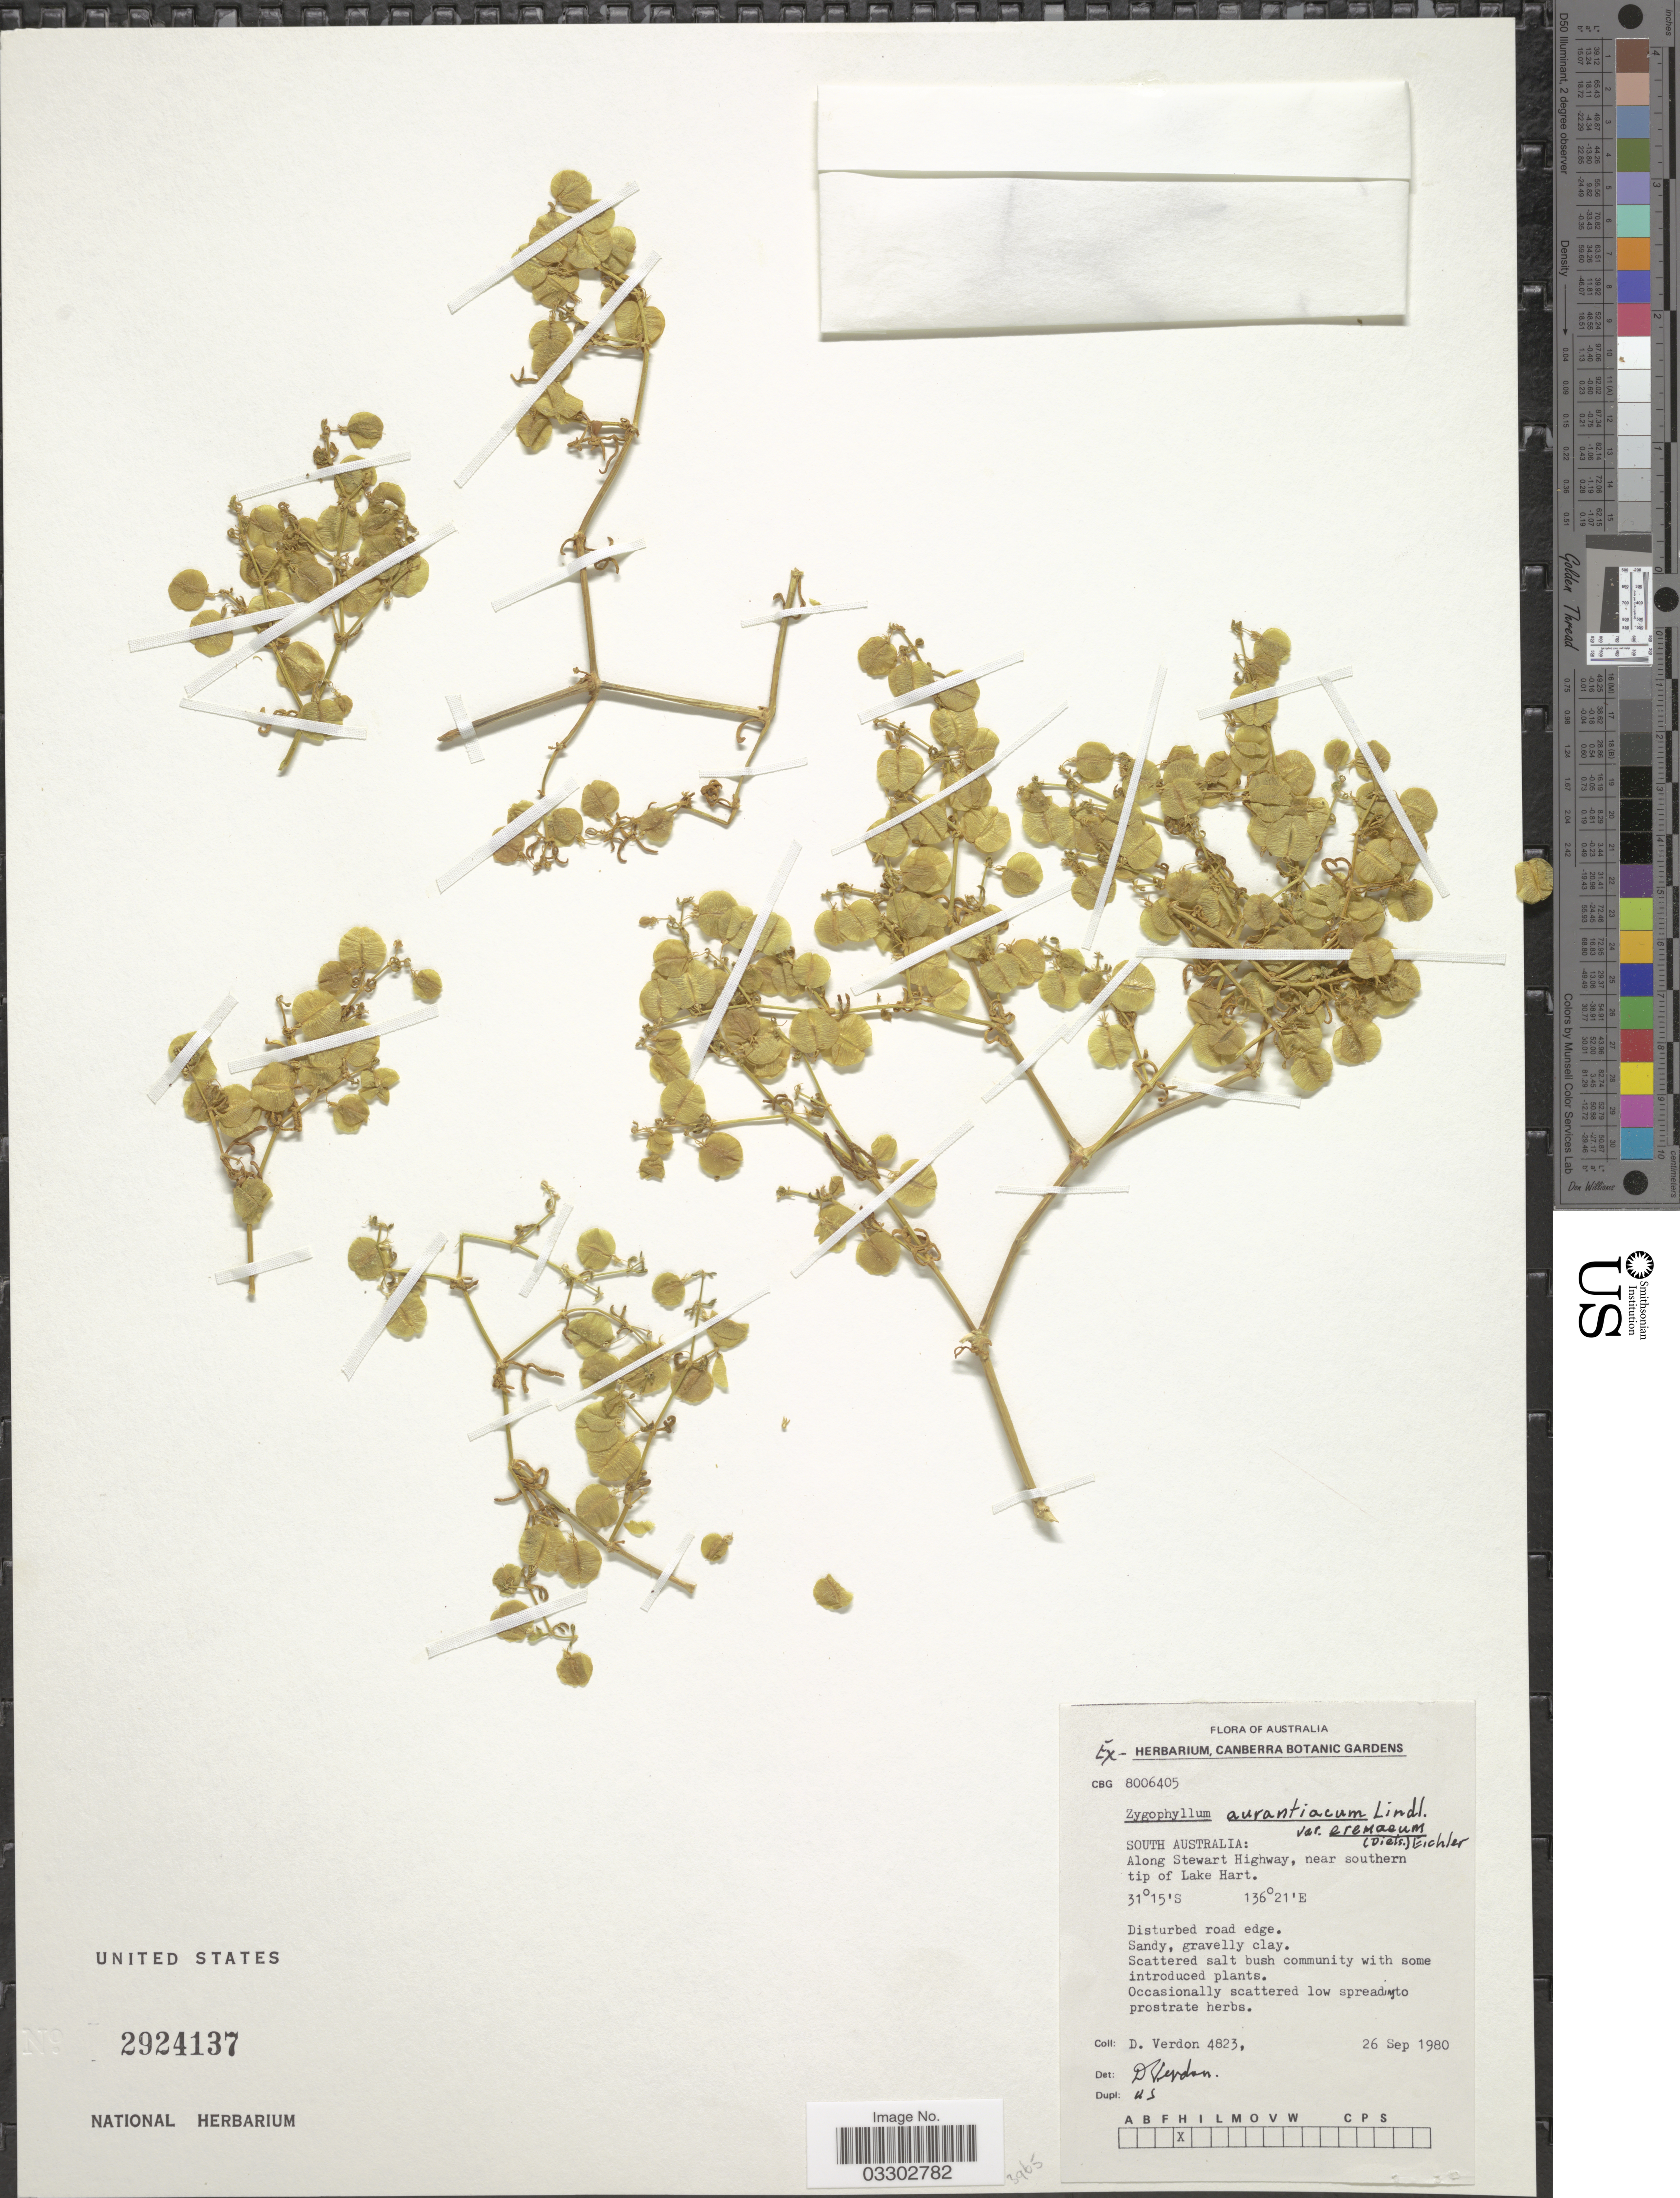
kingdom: Plantae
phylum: Tracheophyta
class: Magnoliopsida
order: Zygophyllales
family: Zygophyllaceae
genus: Roepera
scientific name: Roepera eremaea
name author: (Diels) Beier & Thulin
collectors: D. Verdon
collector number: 4823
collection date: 1980-09-26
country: Australia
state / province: South Australia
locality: Along Stewart Highway, near southern tip of Lake Hart.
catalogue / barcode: US 2924137